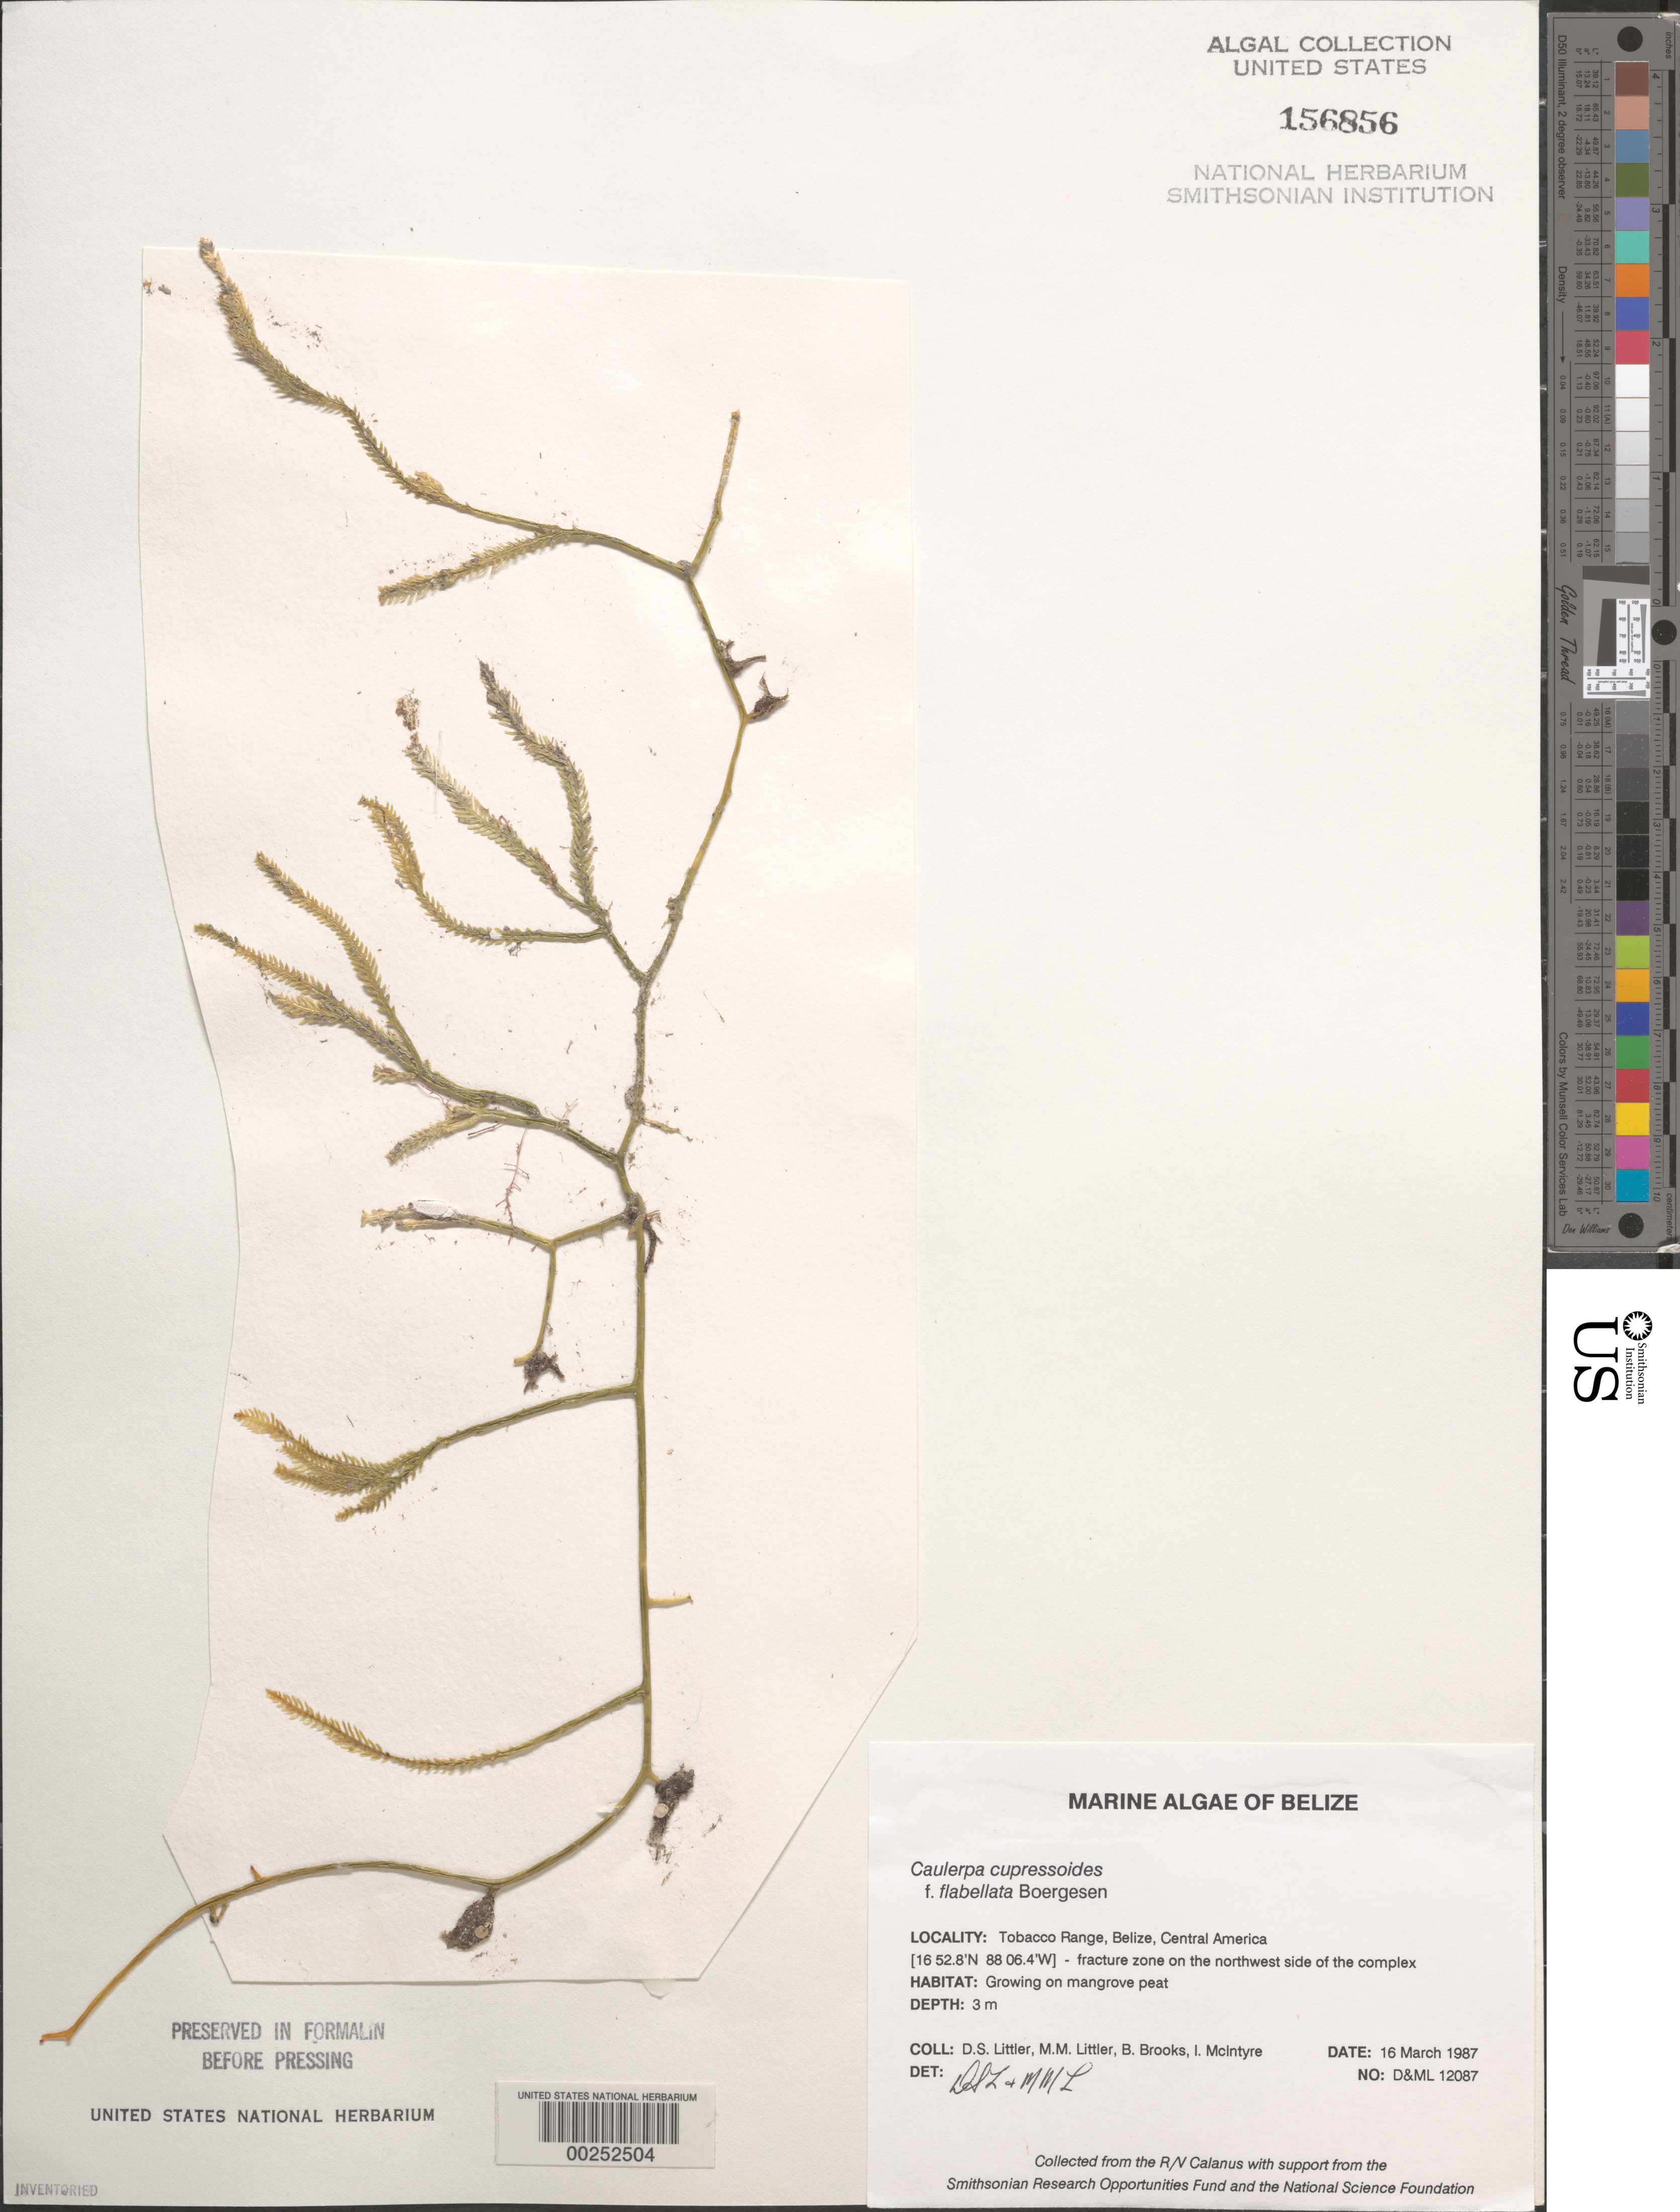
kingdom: Plantae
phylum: Chlorophyta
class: Ulvophyceae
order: Bryopsidales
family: Caulerpaceae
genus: Caulerpa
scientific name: Caulerpa cupressoides f. flabellata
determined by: Littler, D. S.; Littler, M. M.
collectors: D. S. Littler, M. M. Littler, B. Brooks & I. McIntyre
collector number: D&ML 12087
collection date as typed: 16 Mar 1987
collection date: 1987-03-16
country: Belize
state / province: Stann Creek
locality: Tobacco Range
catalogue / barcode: US 156856